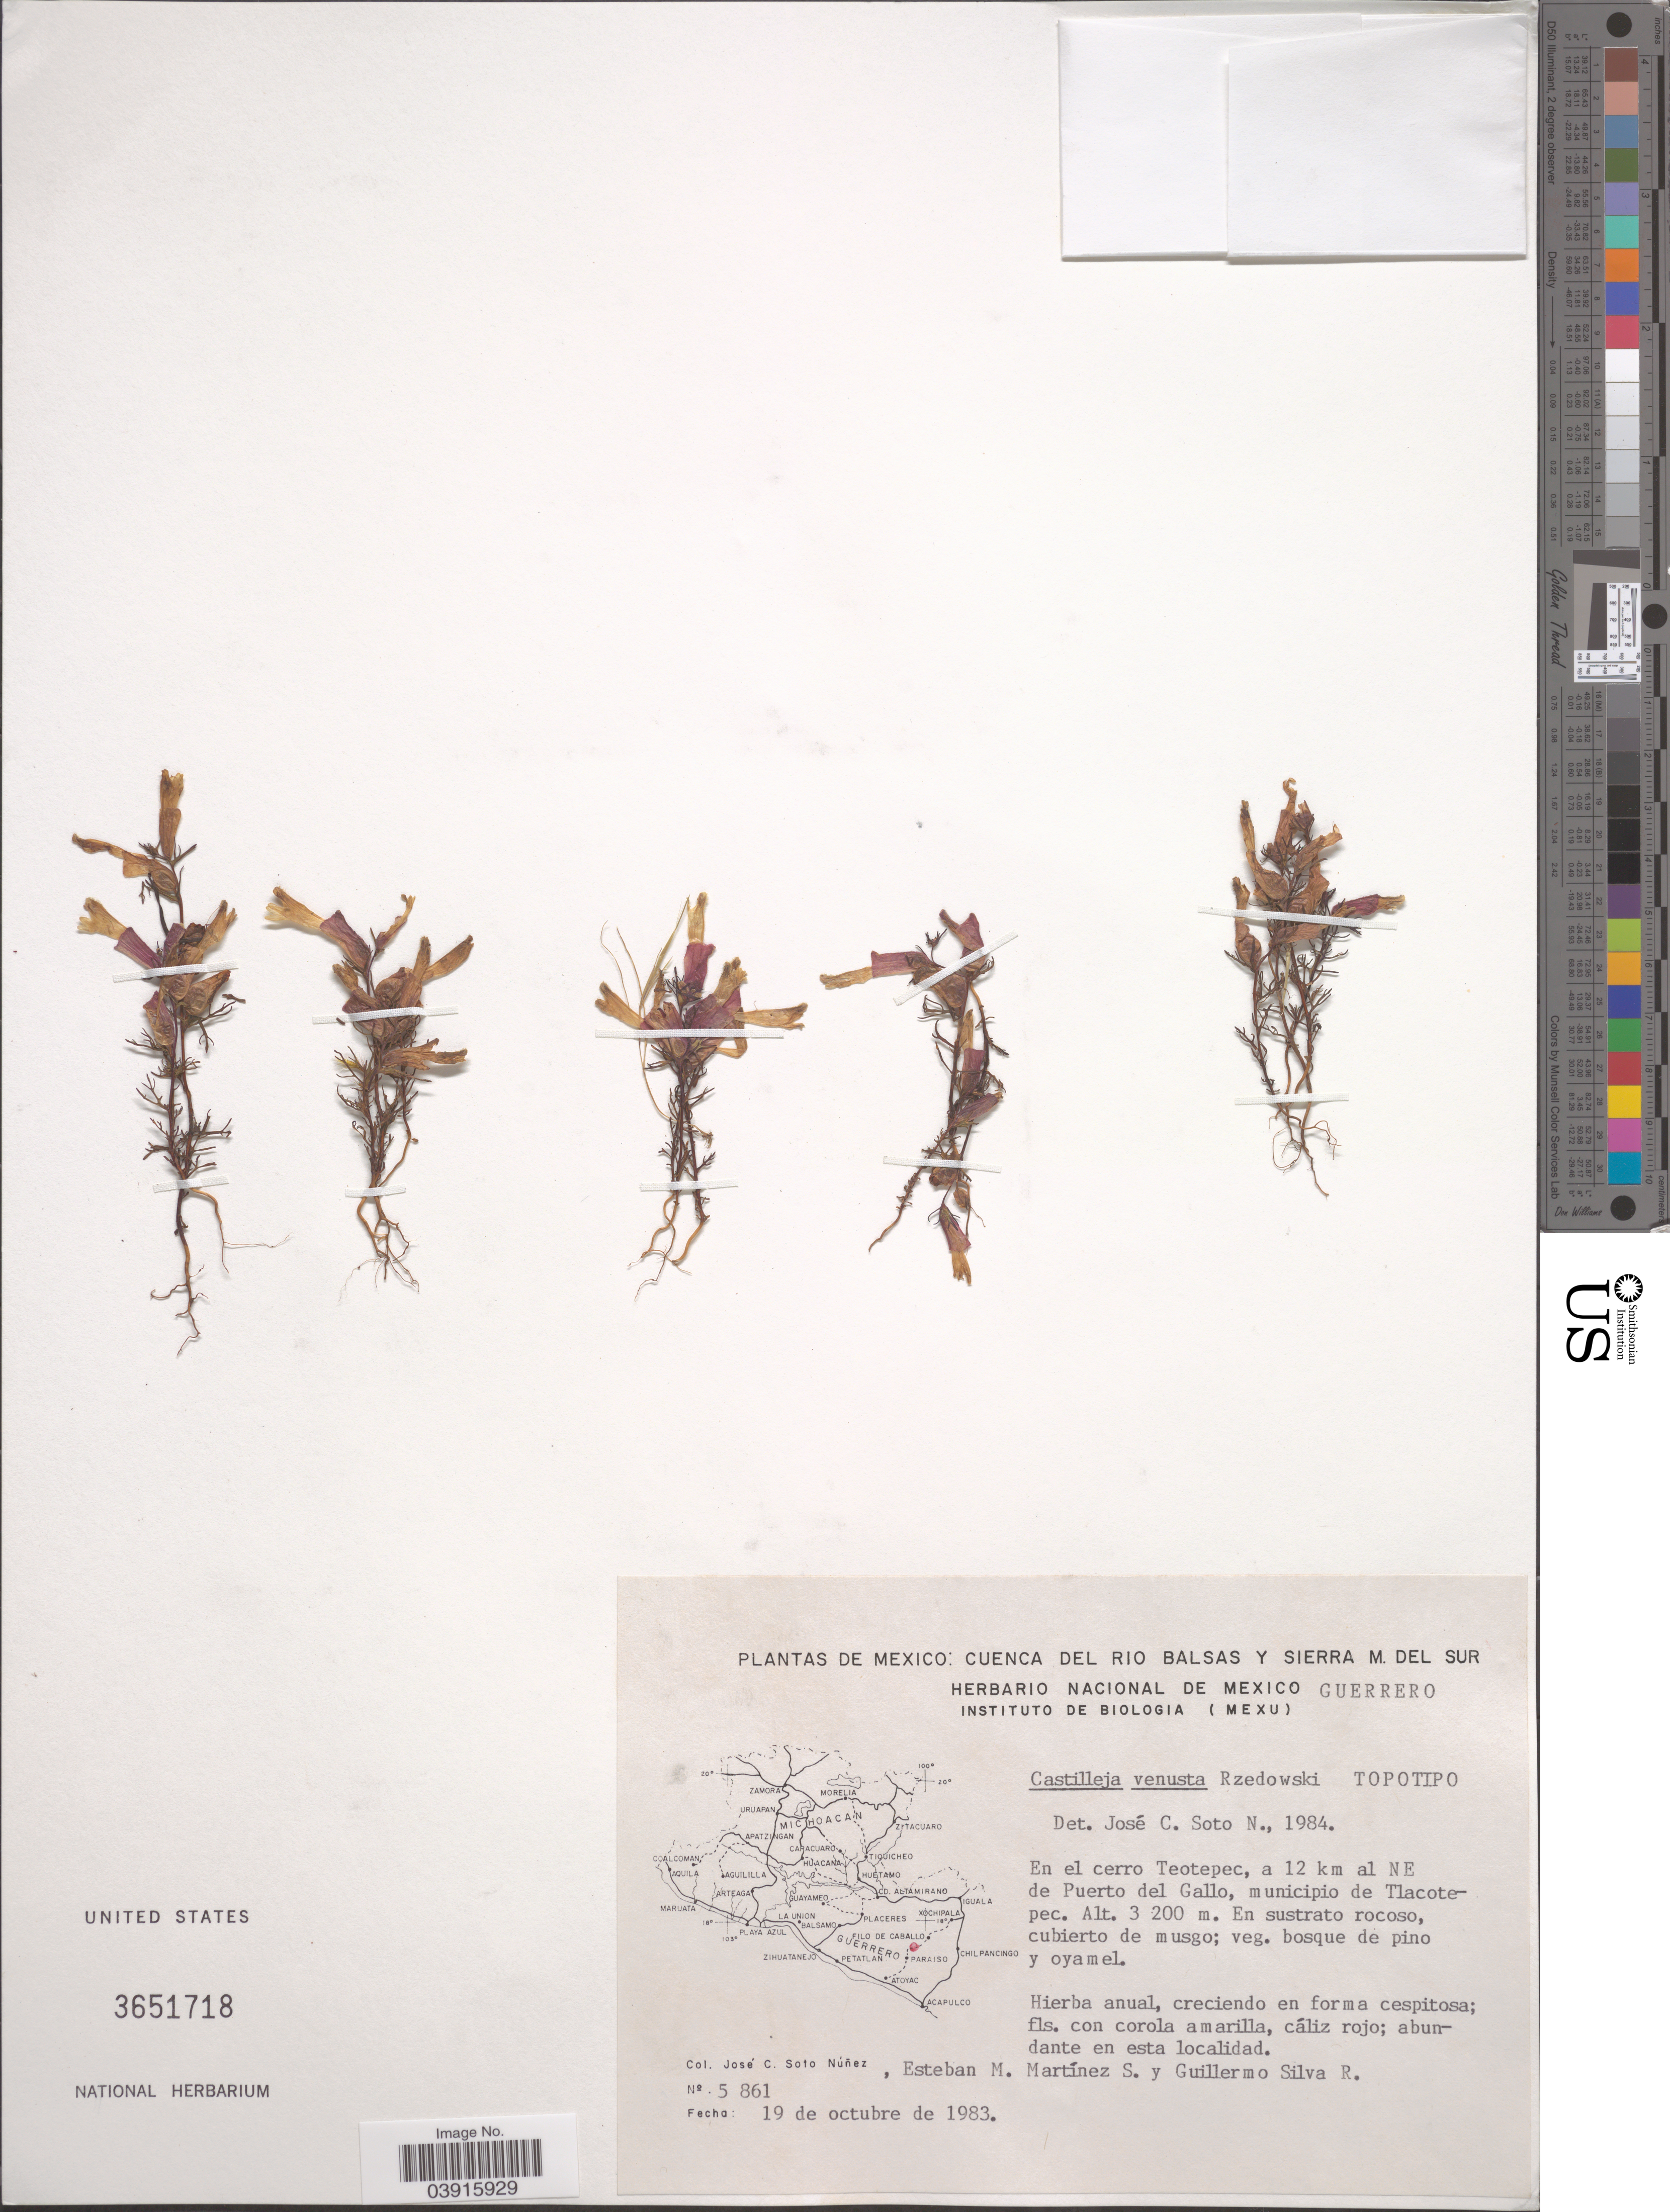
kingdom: Plantae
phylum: Tracheophyta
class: Magnoliopsida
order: Lamiales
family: Orobanchaceae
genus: Castilleja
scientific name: Castilleja venusta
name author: Rzed.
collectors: J. Soto, E. M. Martínez S. & G. Silva R.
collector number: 5861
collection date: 1983-10-19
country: Mexico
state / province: Guerrero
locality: Cuenca del Rio Balsas y Sierra M. del Sur. En el cerro Teotepec, a 12 km al NE de Puerto del Gallo, municipio de Tlacotepec.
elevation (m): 3200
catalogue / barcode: US 3651718